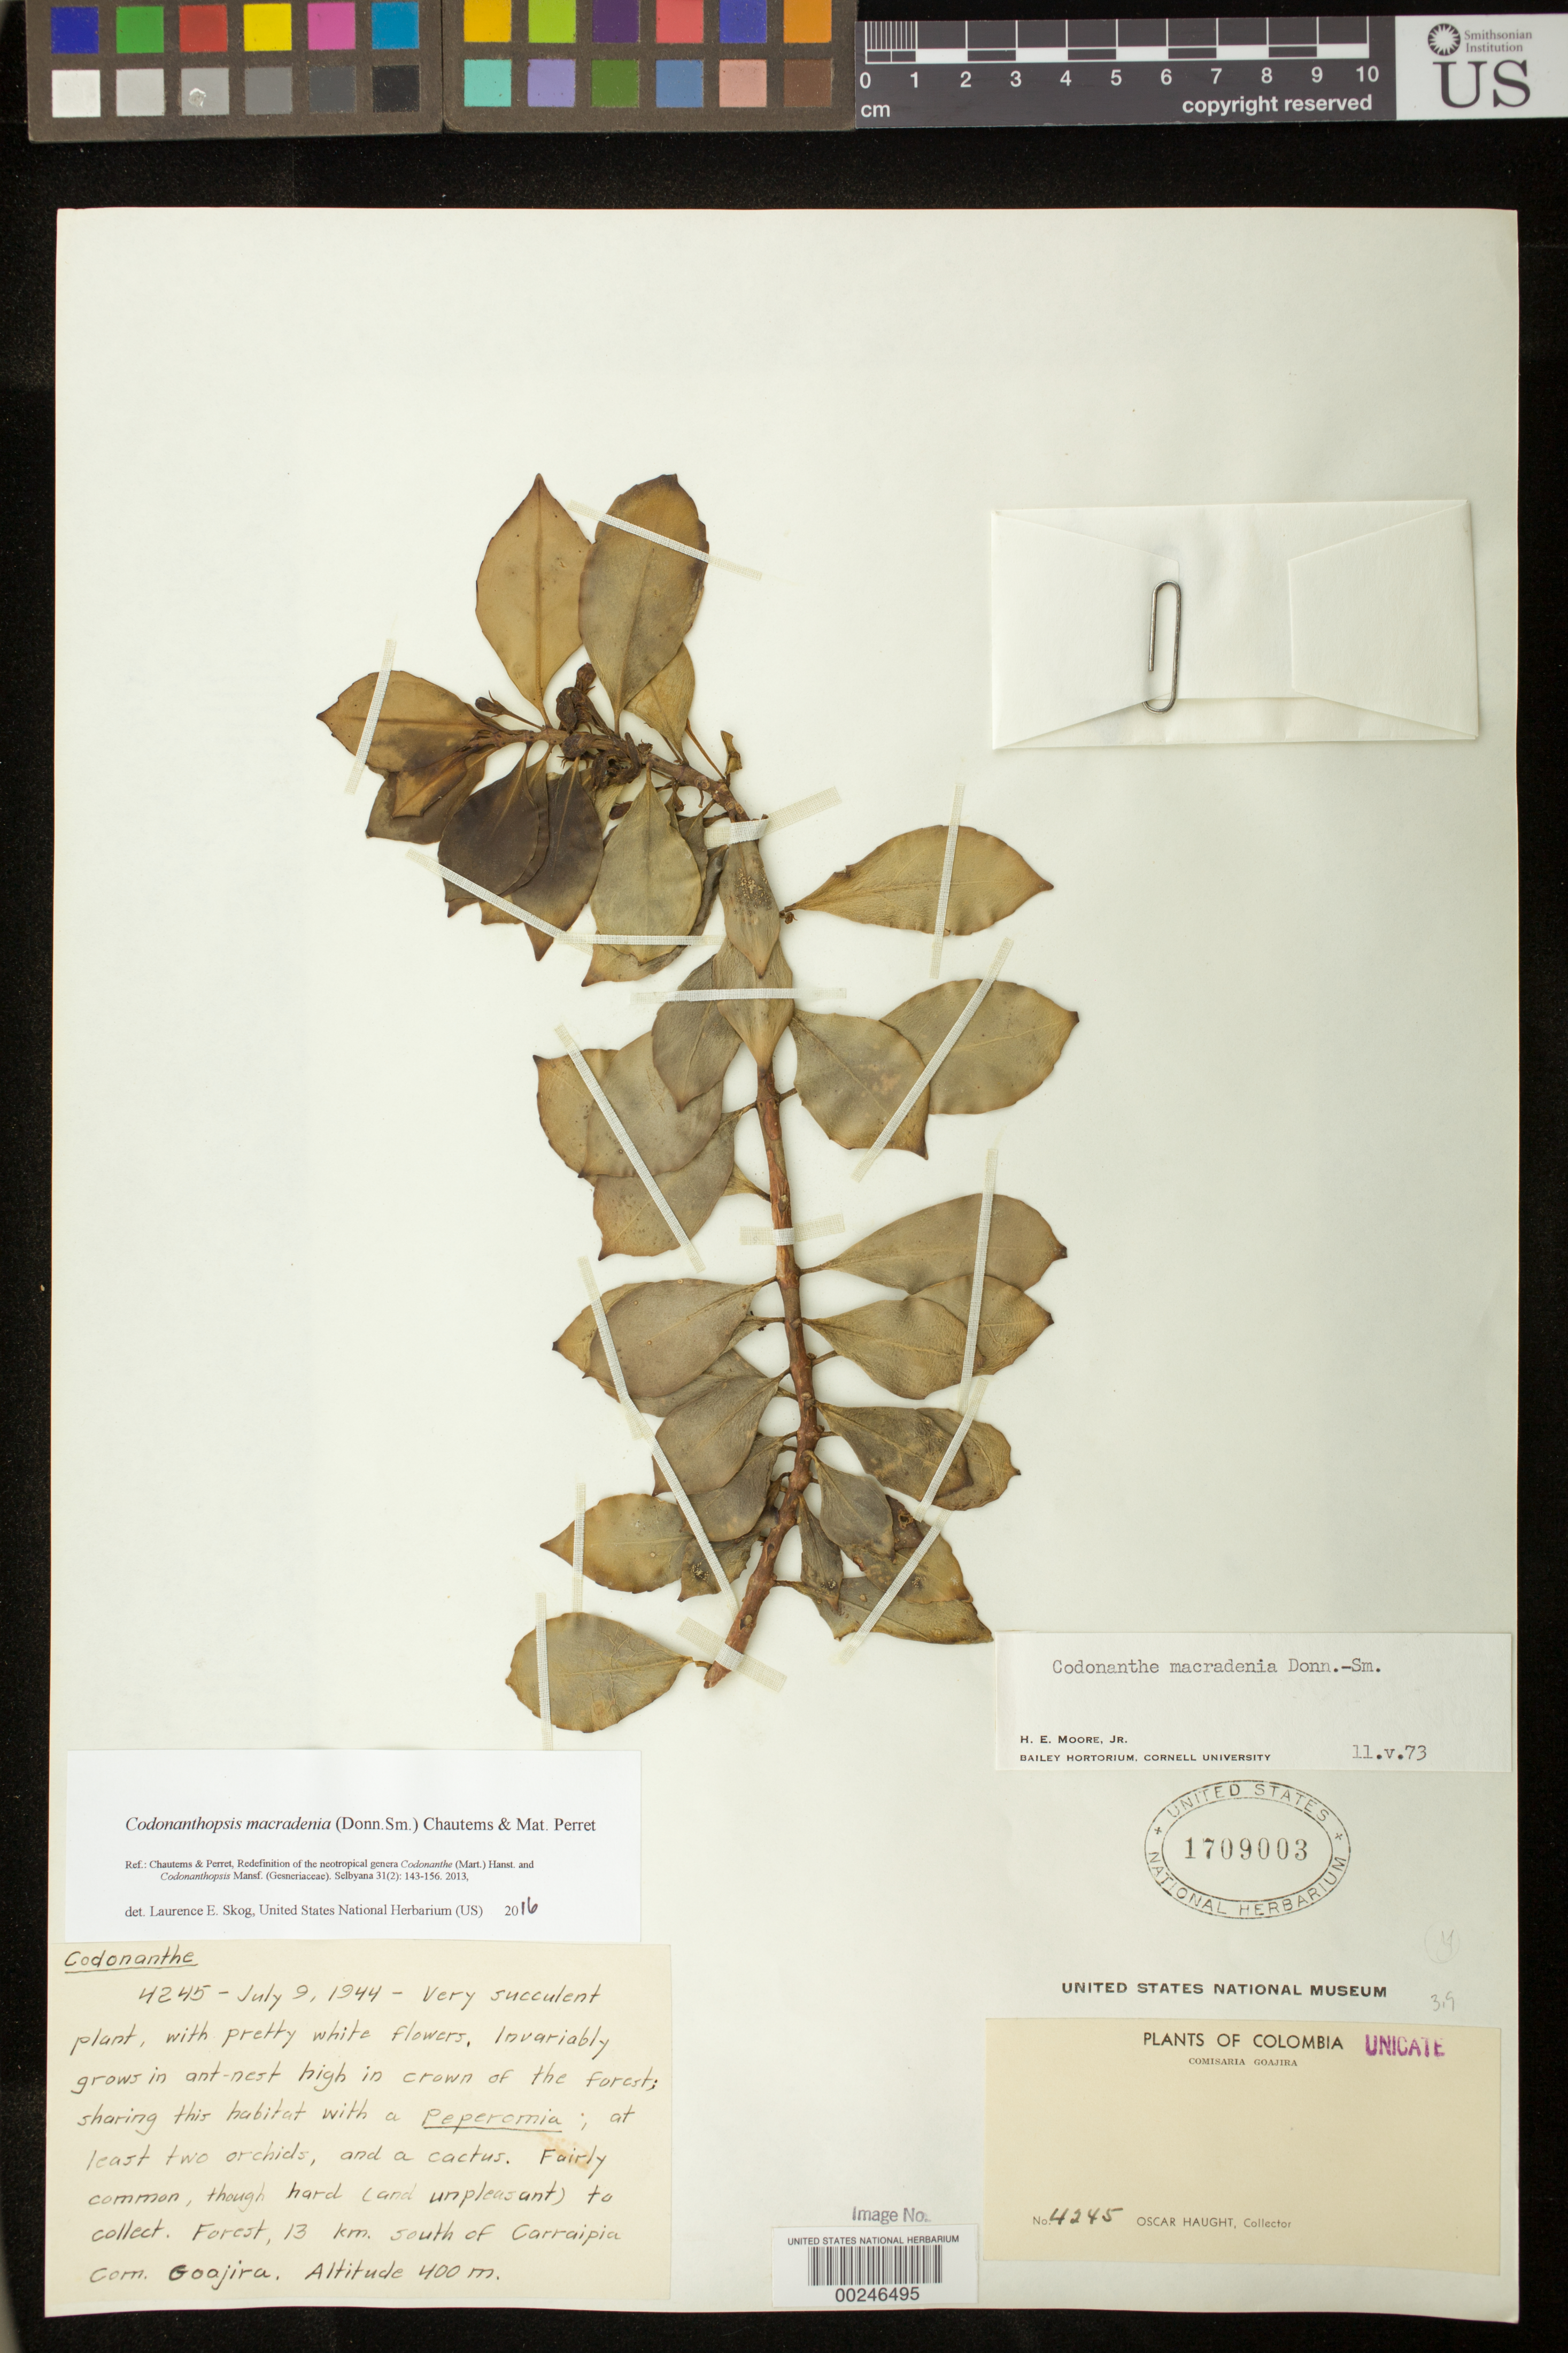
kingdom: Plantae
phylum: Tracheophyta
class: Magnoliopsida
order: Lamiales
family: Gesneriaceae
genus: Codonanthopsis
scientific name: Codonanthopsis macradenia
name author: (Donn. Sm.) Chautems & Mat.Perret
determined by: Skog, Laurence E.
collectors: O. L. Haught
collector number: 4245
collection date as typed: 09 Jul 1944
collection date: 1944-07-09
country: Colombia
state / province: La Guajira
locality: Com Goajira, forest, 13 km S of Carraipia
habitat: Invariably grows in ant-nest high in crown of forest; sharing habitat with peperomia, 2 orchids and a cactus, fairly common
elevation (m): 400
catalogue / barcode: US 1709003